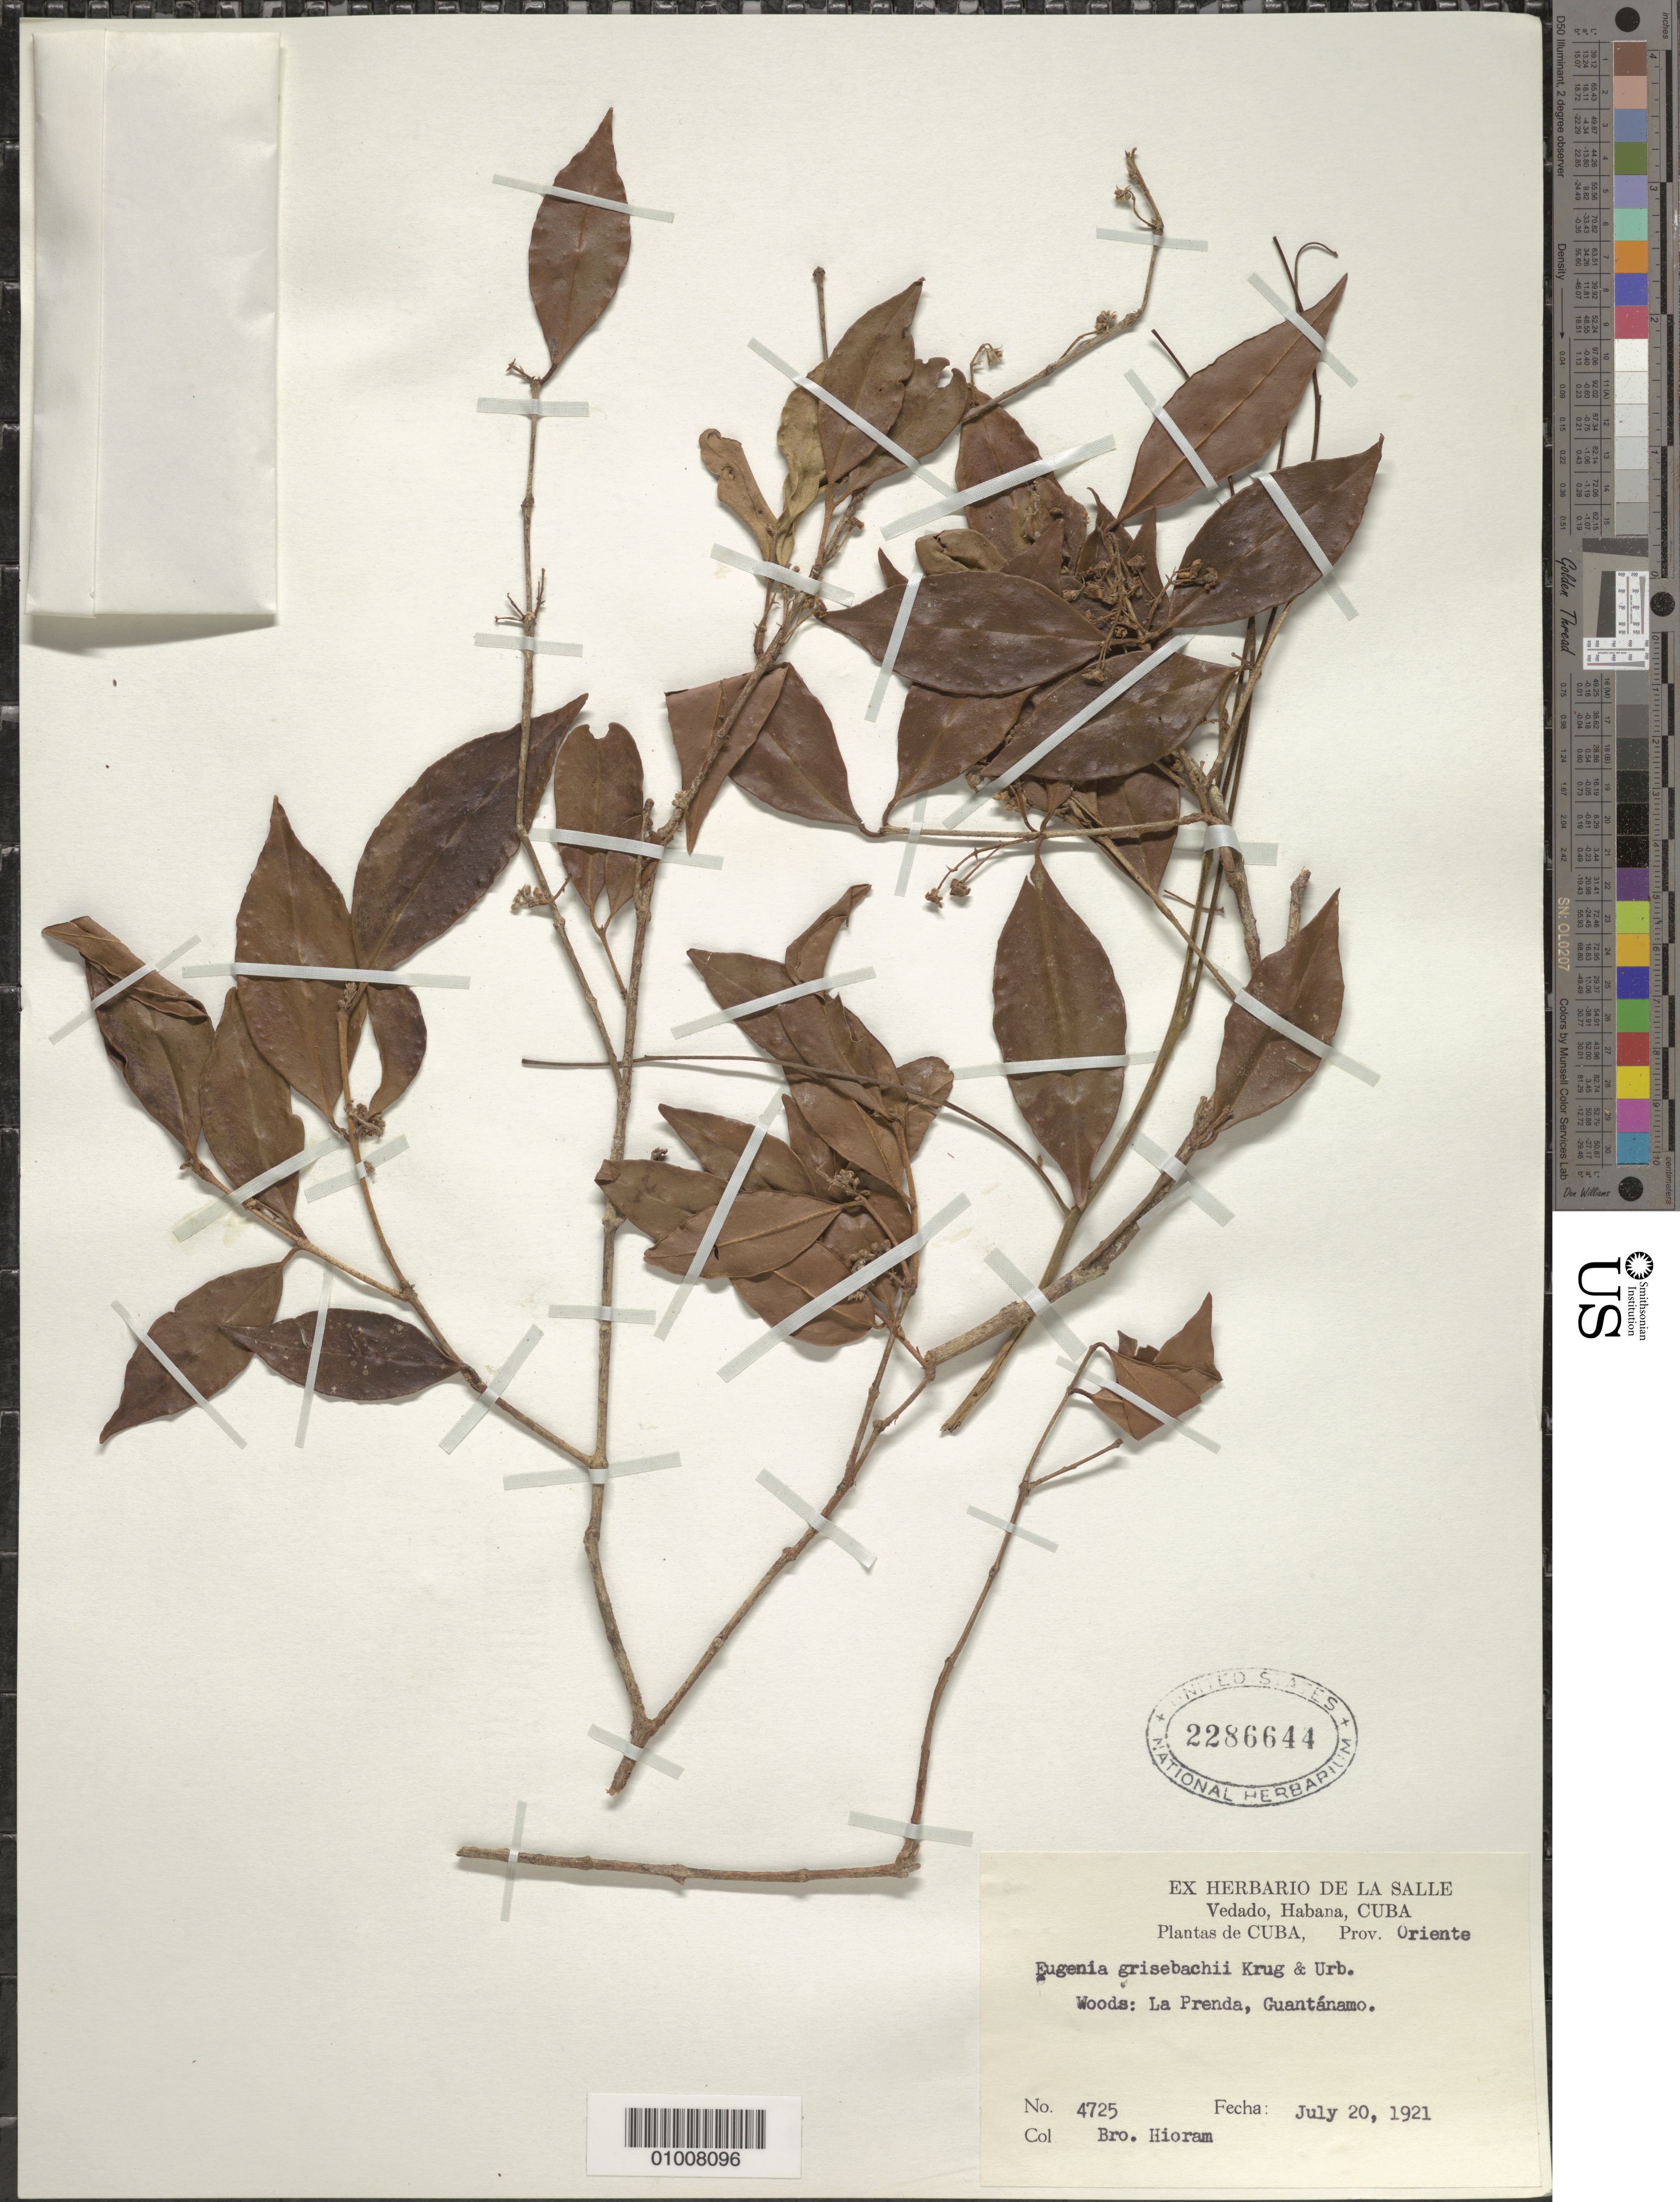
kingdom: Plantae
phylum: Tracheophyta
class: Magnoliopsida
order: Myrtales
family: Myrtaceae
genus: Eugenia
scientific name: Eugenia grisebachii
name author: Krug & Urb.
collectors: Bro. Hioram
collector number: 4725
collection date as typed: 20 Jul 1921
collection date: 1921-07-20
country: Cuba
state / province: Guantanamo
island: Cuba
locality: La Prenda, Guantánamo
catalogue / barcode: US 2286644